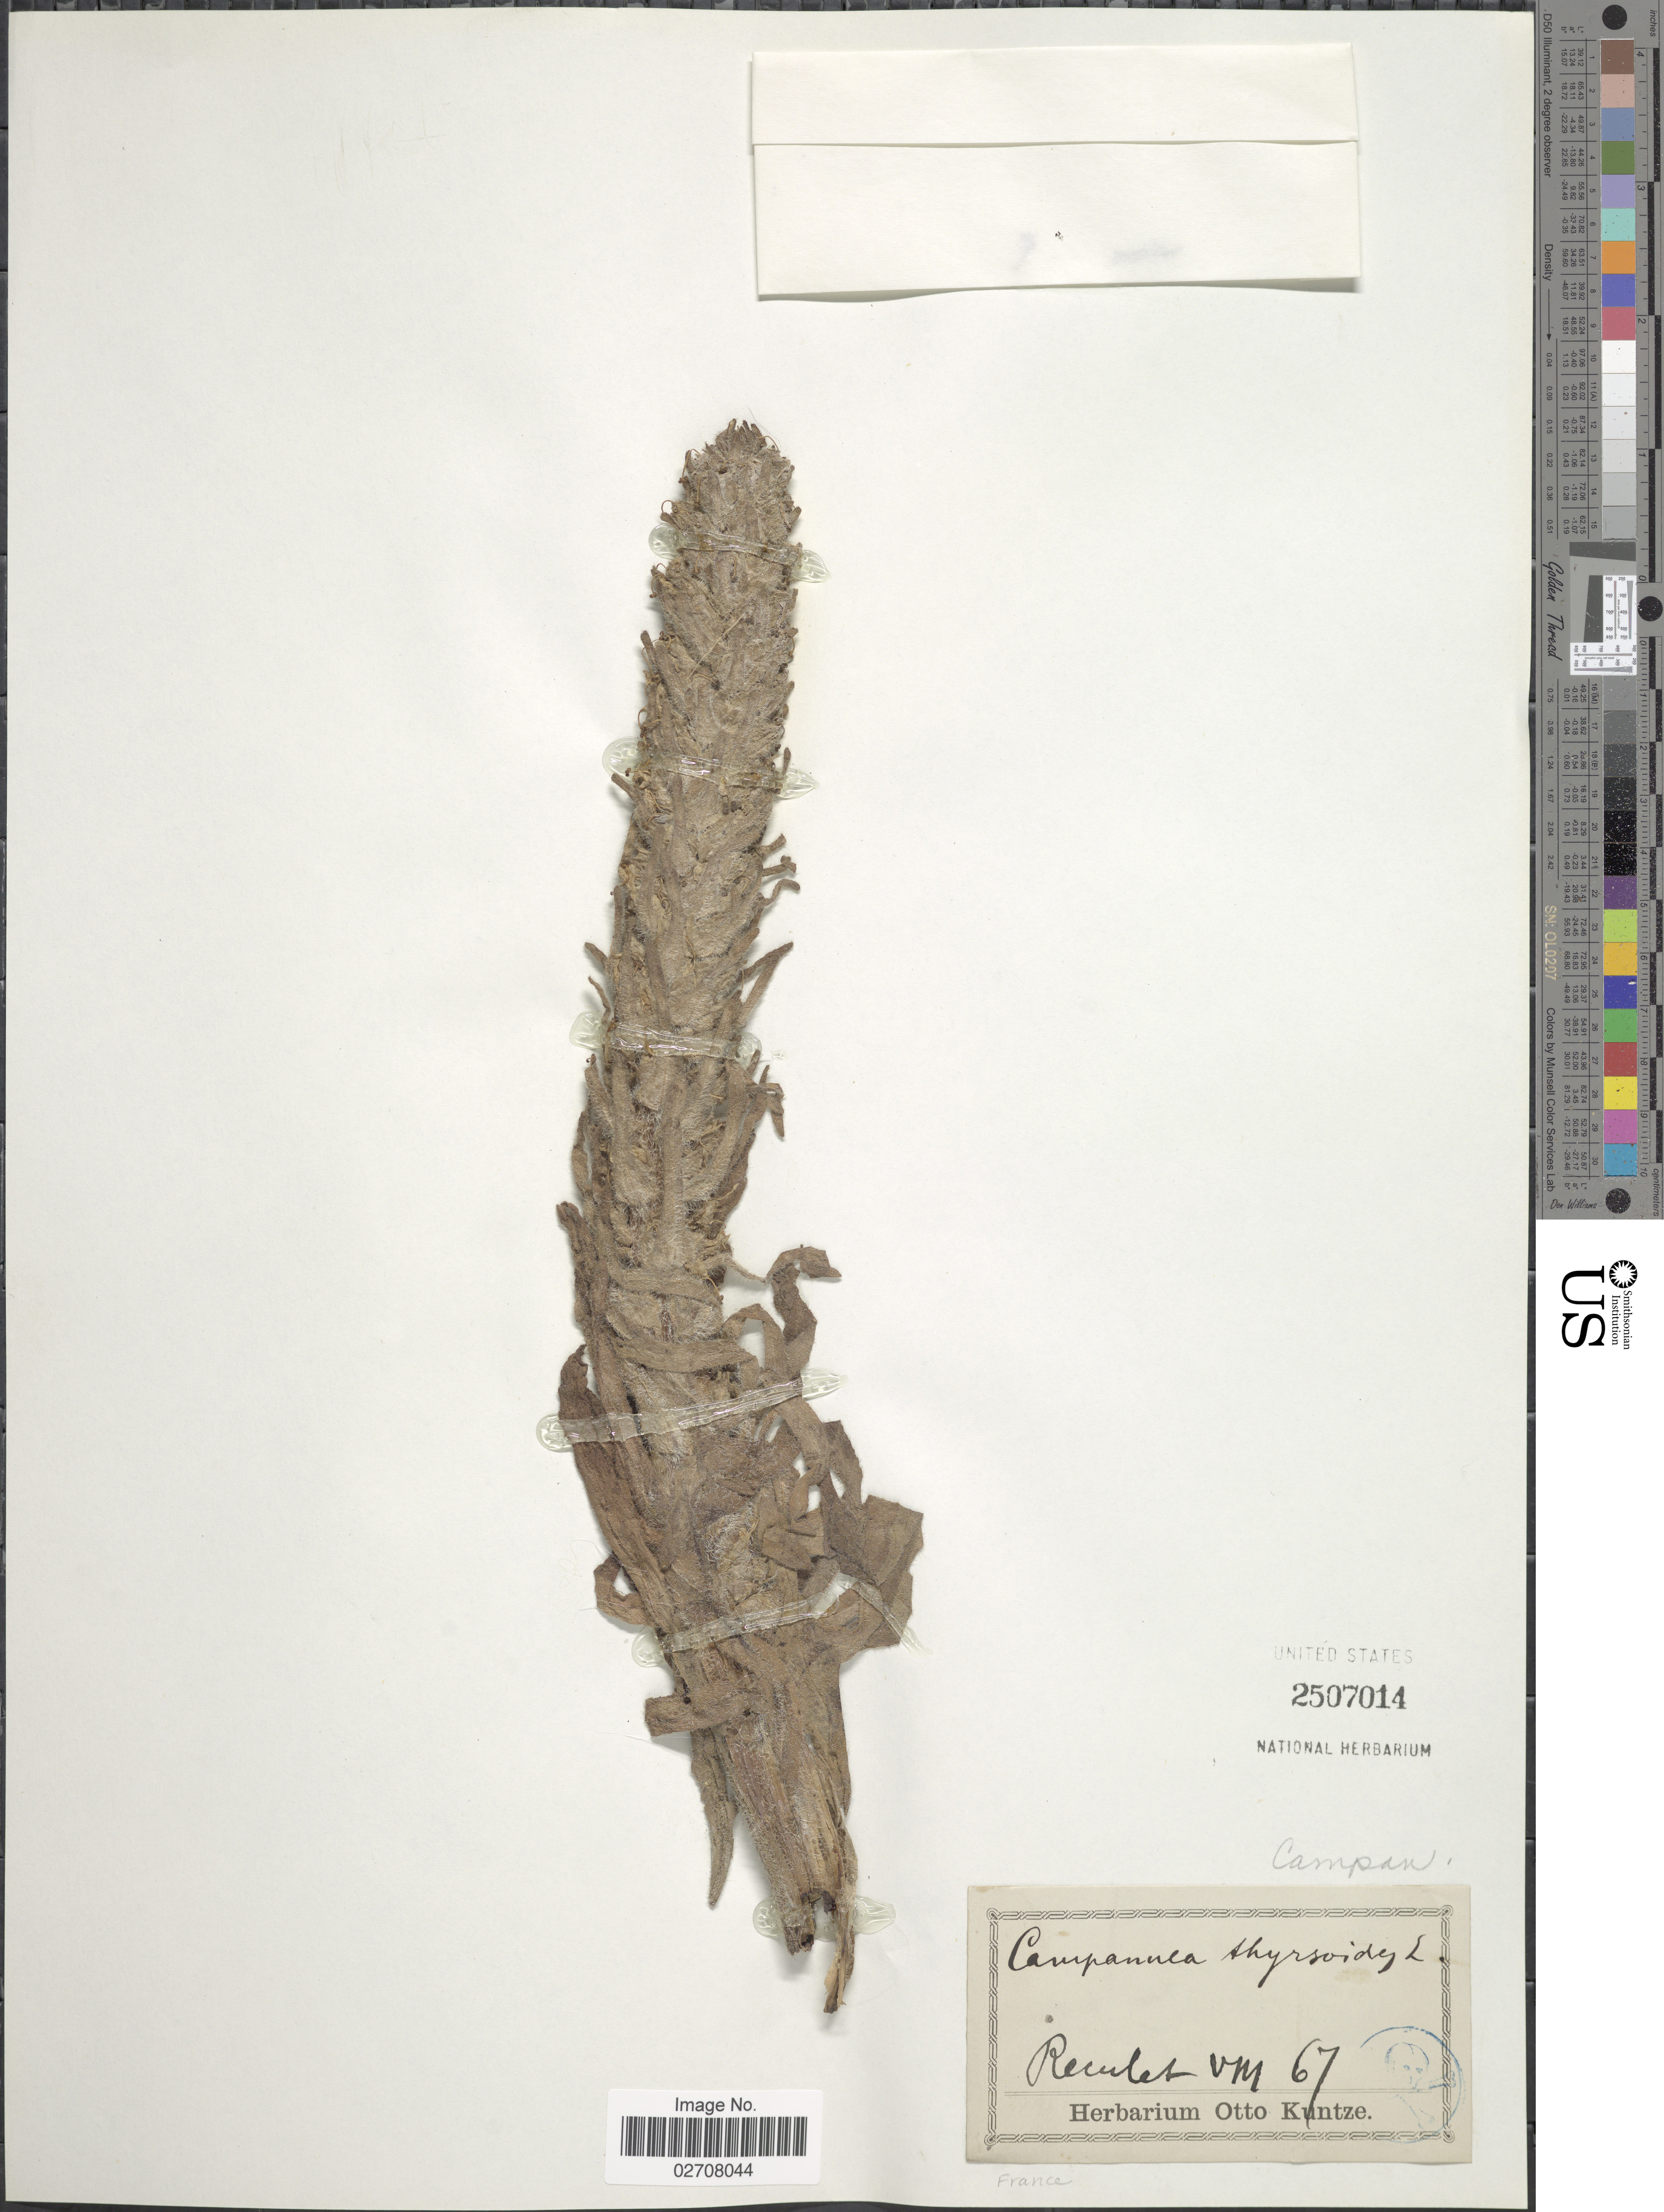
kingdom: Plantae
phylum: Tracheophyta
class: Magnoliopsida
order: Asterales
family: Campanulaceae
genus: Campanula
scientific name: Campanula thyrsoides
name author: L.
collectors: ex herb. Otto Kuntze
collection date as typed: Transcribed d/m/y: //67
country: France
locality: Reculet VM, Campan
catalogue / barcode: US 2507014